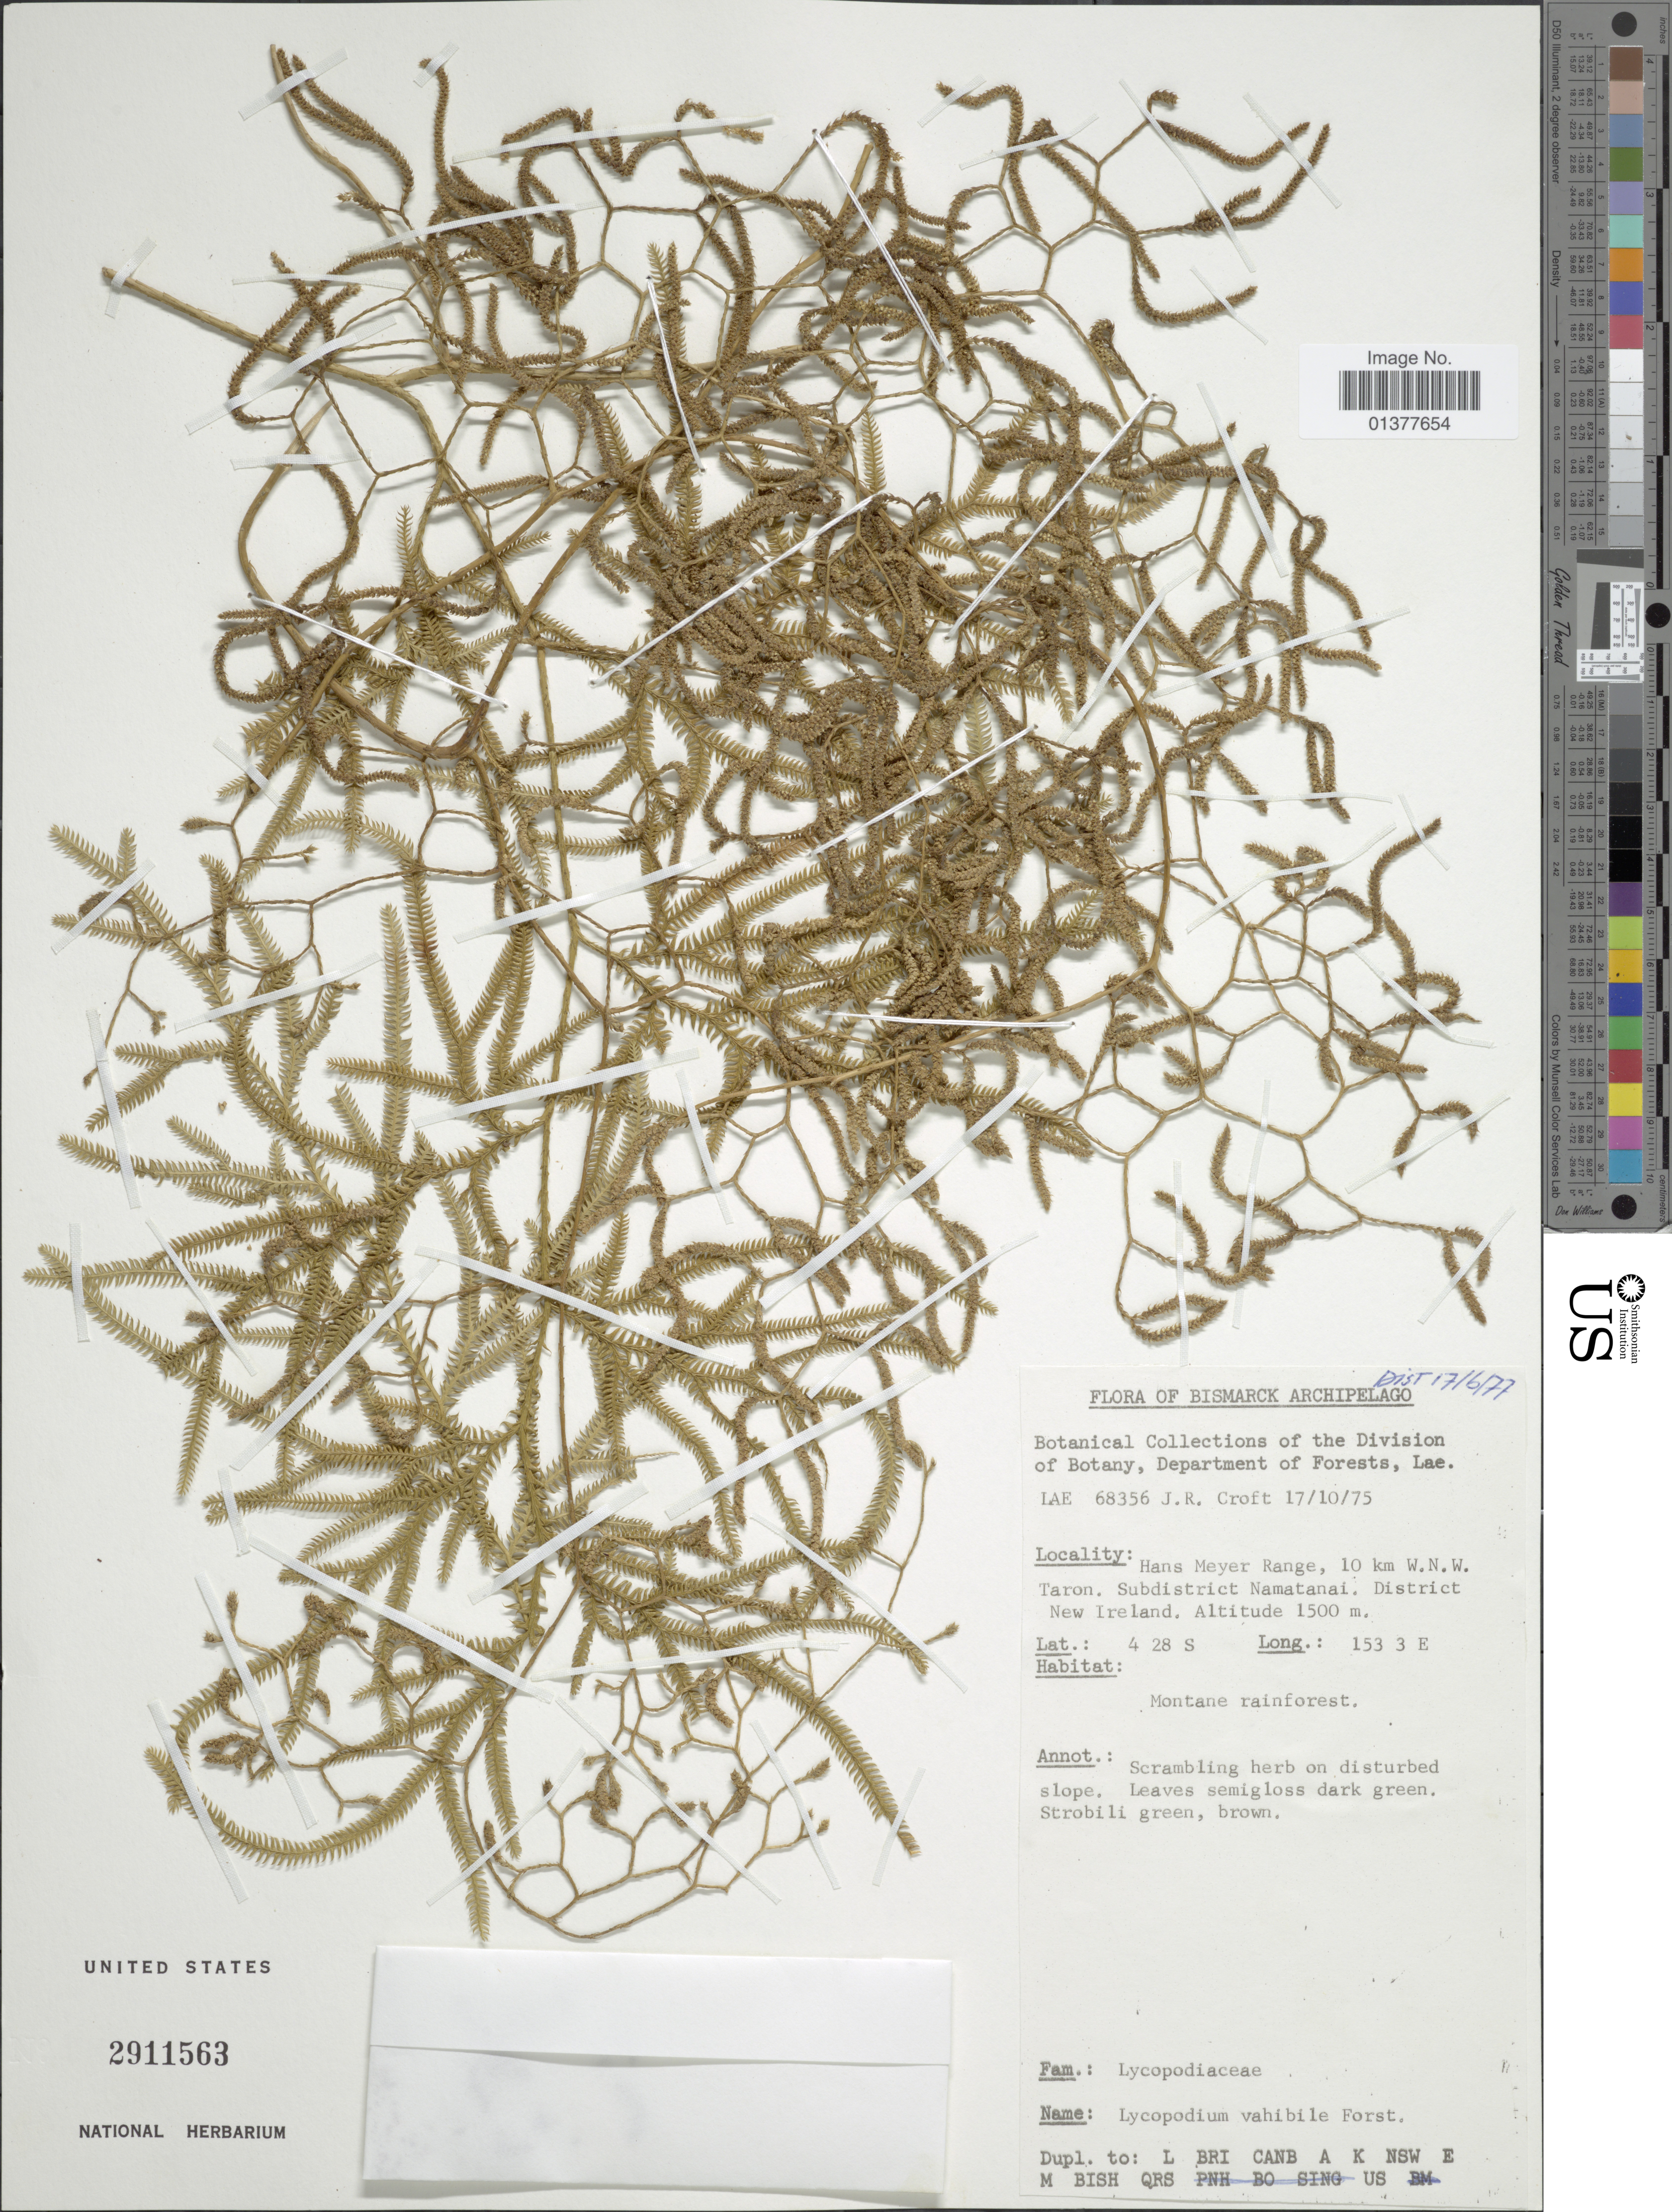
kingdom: Plantae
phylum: Tracheophyta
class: Lycopodiopsida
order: Lycopodiales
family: Lycopodiaceae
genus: Pseudodiphasium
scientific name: Pseudodiphasium volubile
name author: (G. Forst.) Holub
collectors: J. R. Croft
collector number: LAE68356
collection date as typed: Transcribed d/m/y: 17/10/75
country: Papua New Guinea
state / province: New Ireland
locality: Bismarck Archopelago, Hans Meyer Range, 10km W.N.W. Taron Subdistrict Namatanai, District New Ireland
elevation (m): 1500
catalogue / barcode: US 2911563